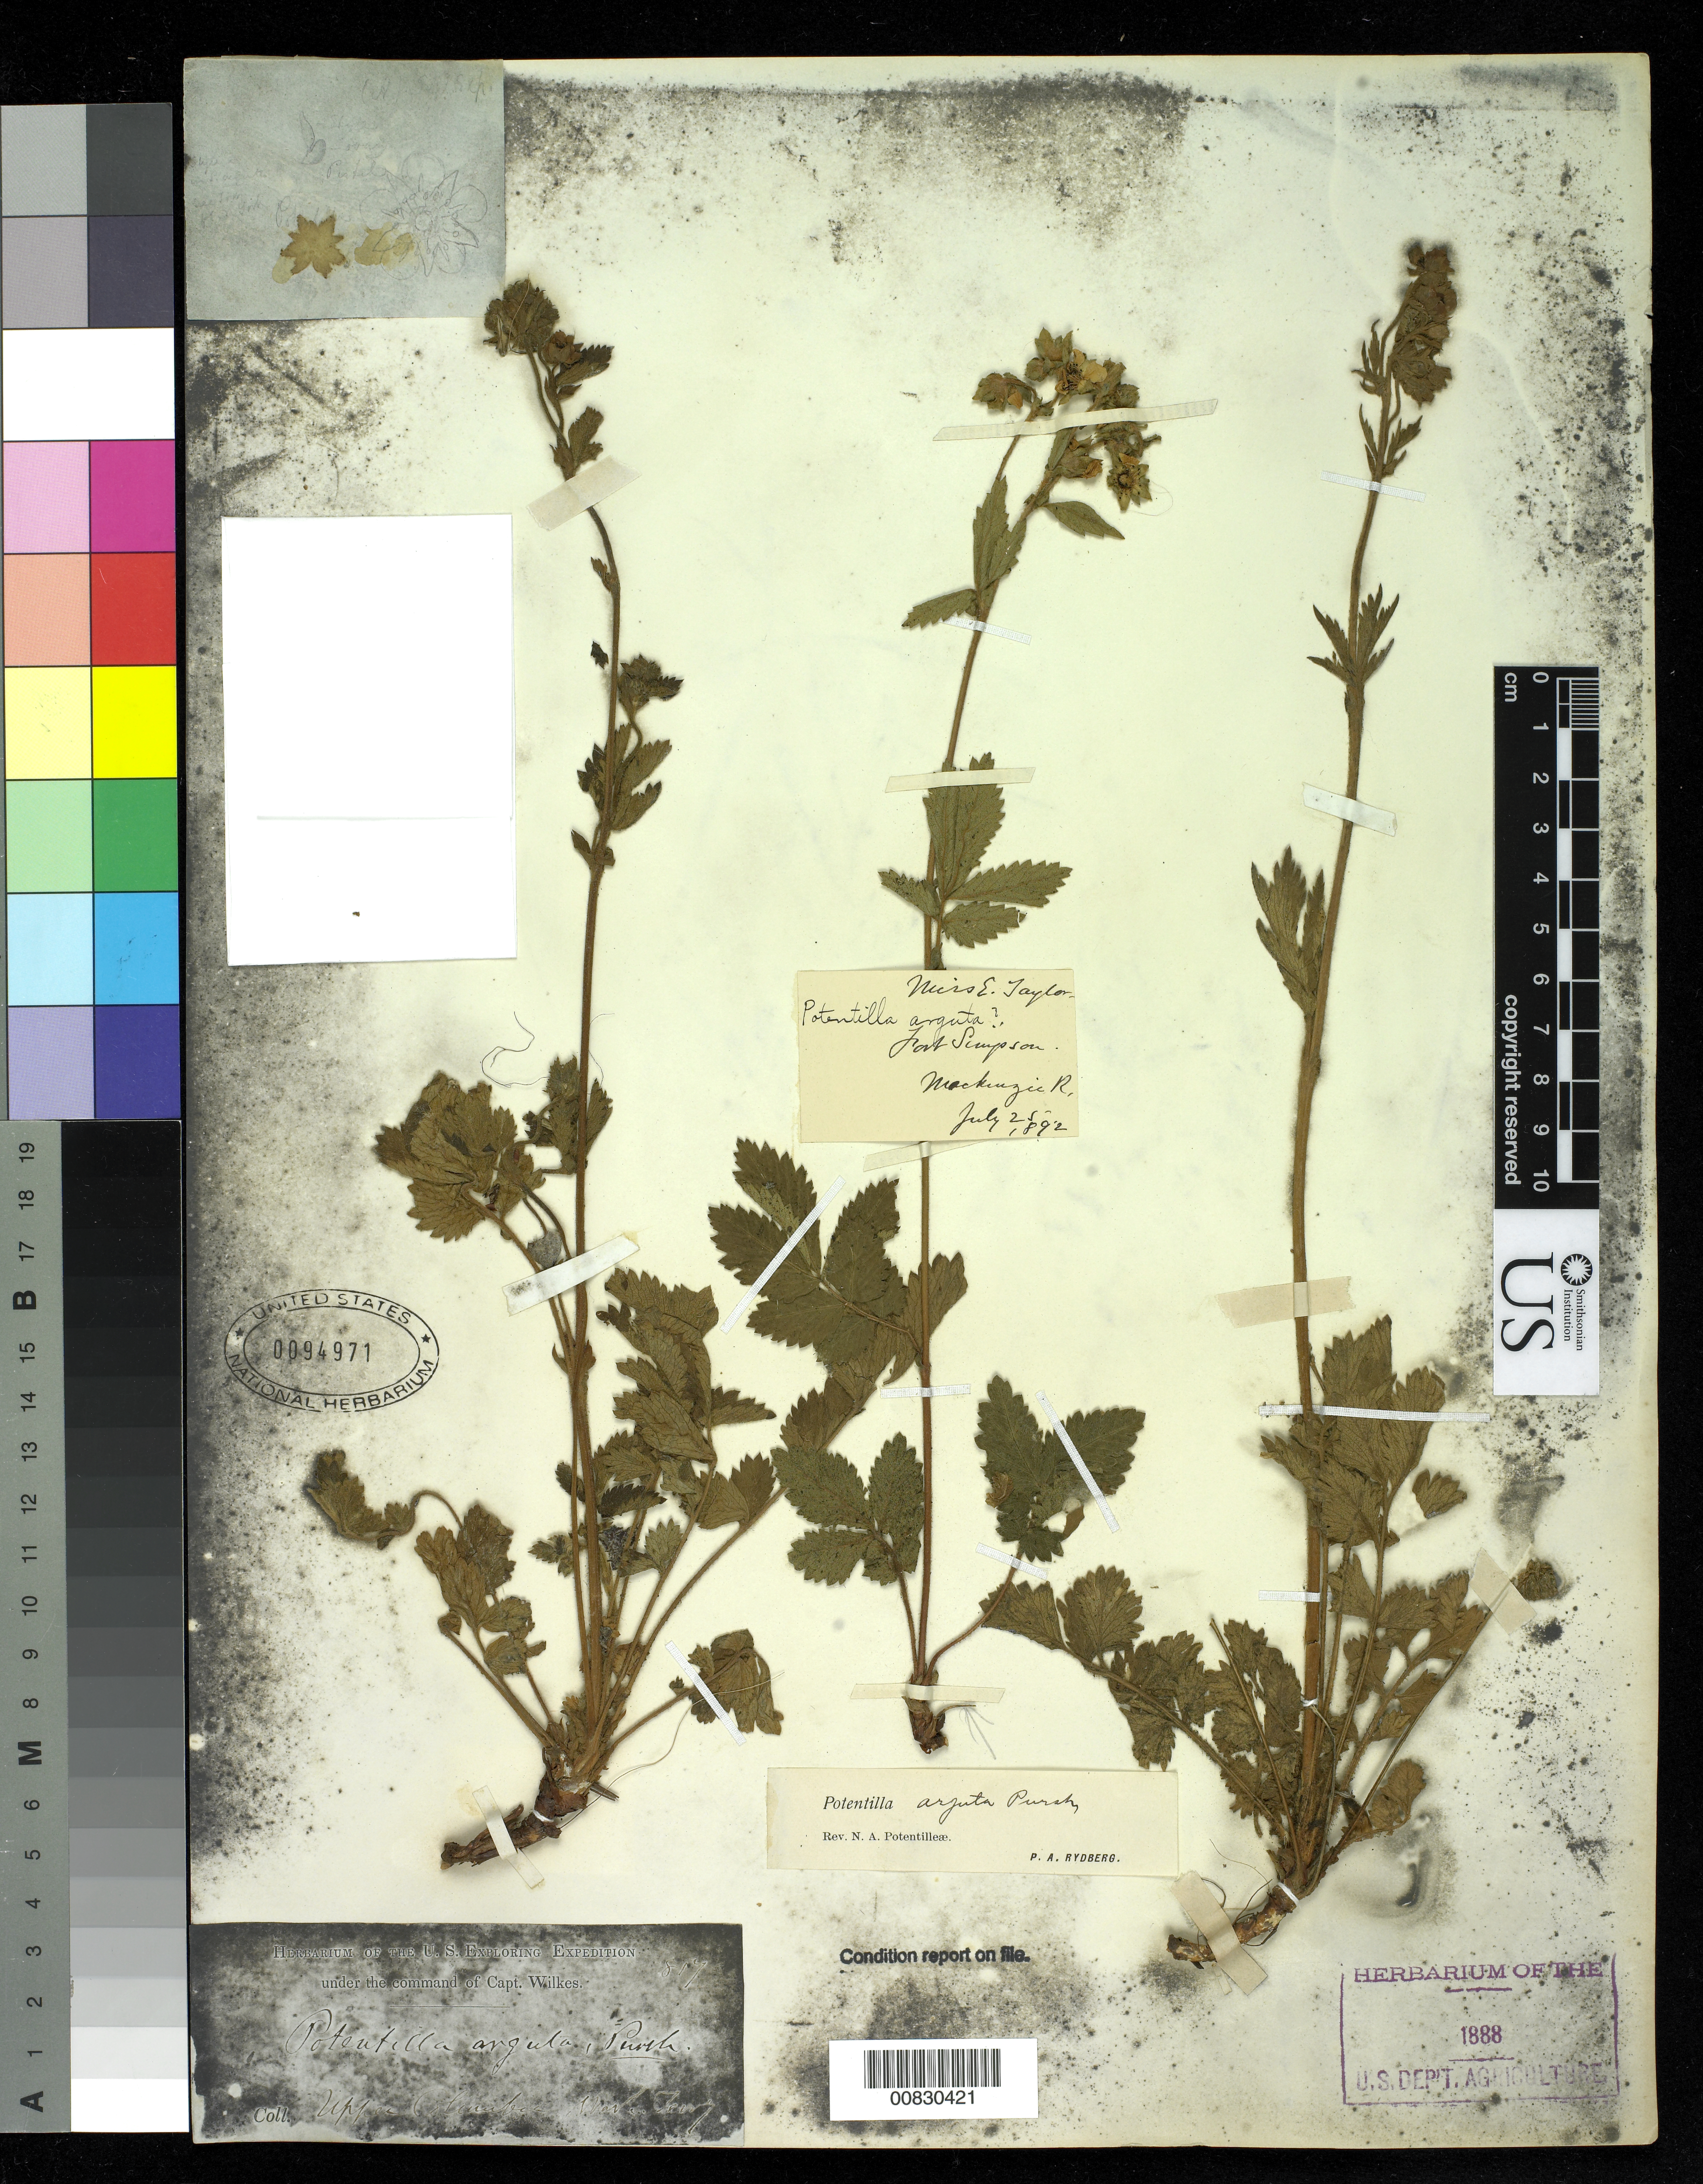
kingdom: Plantae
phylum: Tracheophyta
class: Magnoliopsida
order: Rosales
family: Rosaceae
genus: Drymocallis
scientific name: Drymocallis arguta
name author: (Pursh) Rydb.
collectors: Wilkes Explor. Exped.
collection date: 1838/1842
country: United States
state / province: Washington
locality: Upper Columbia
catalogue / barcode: US 94971